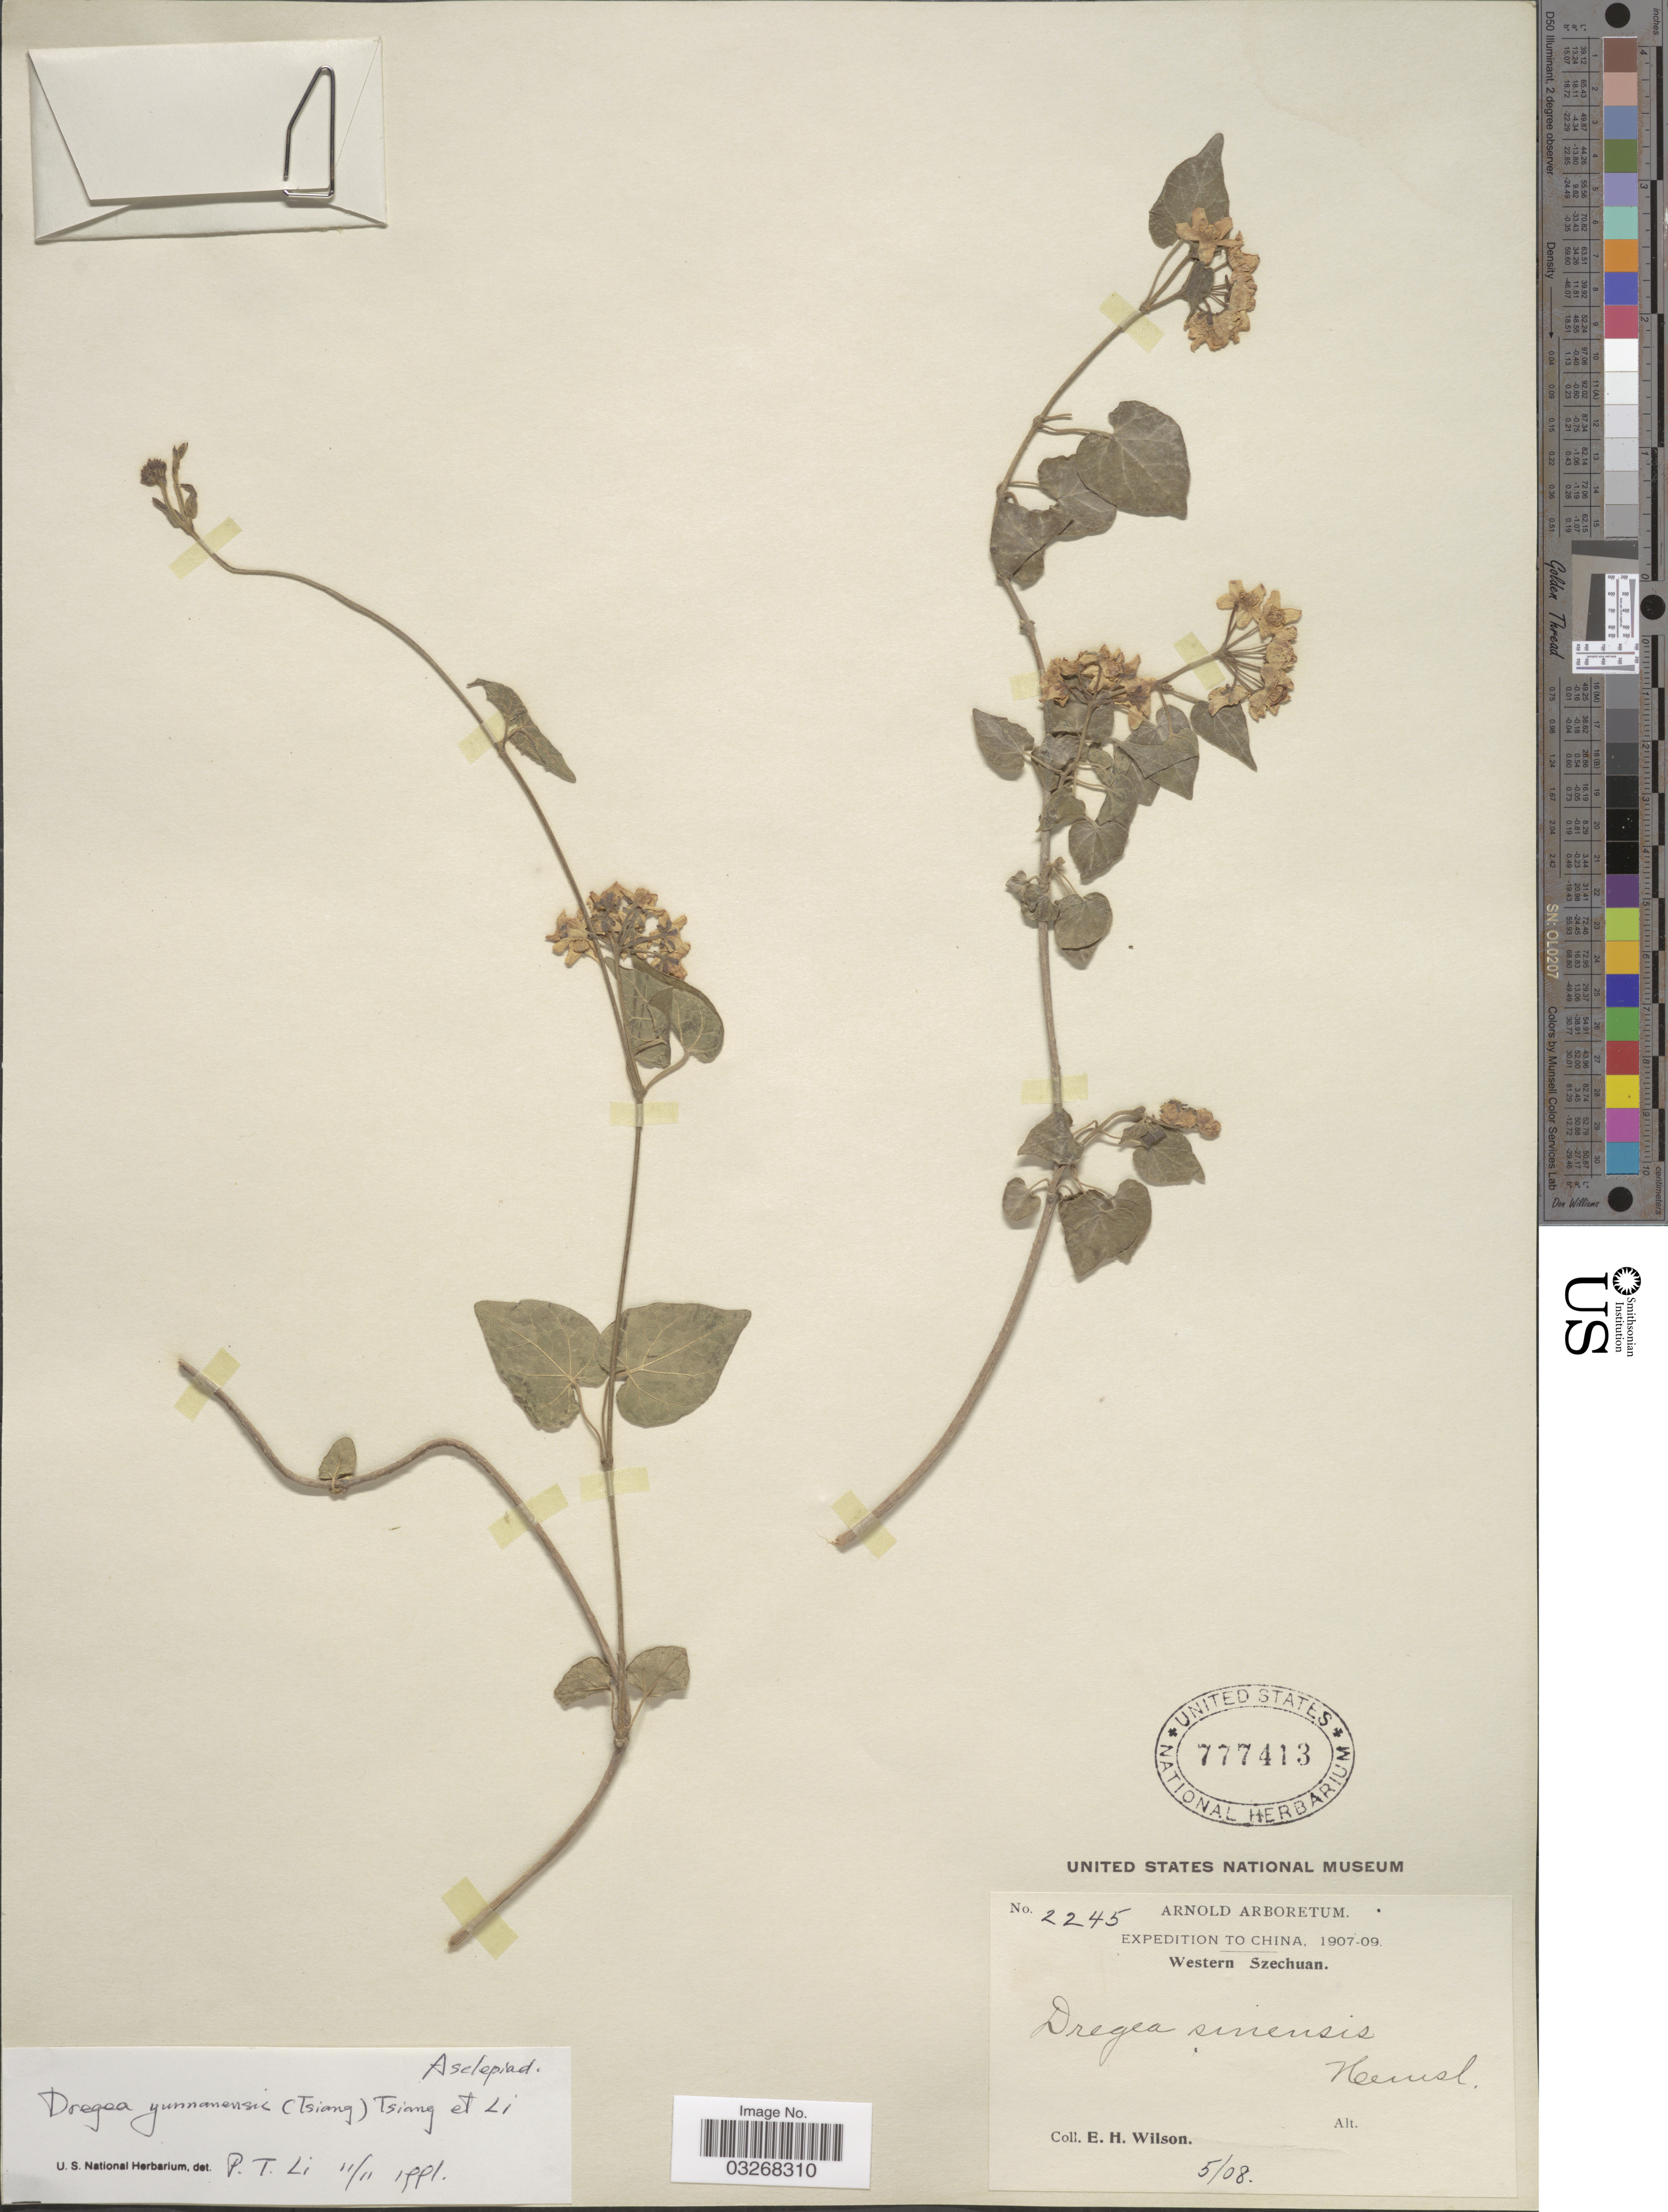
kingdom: Plantae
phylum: Tracheophyta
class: Magnoliopsida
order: Gentianales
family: Apocynaceae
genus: Dregea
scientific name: Dregea yunnanensis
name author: Tsiang & P.T. Li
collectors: E. Wilson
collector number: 2245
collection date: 1908-05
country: China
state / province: Sichuan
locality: Western Szechuan.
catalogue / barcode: US 777413